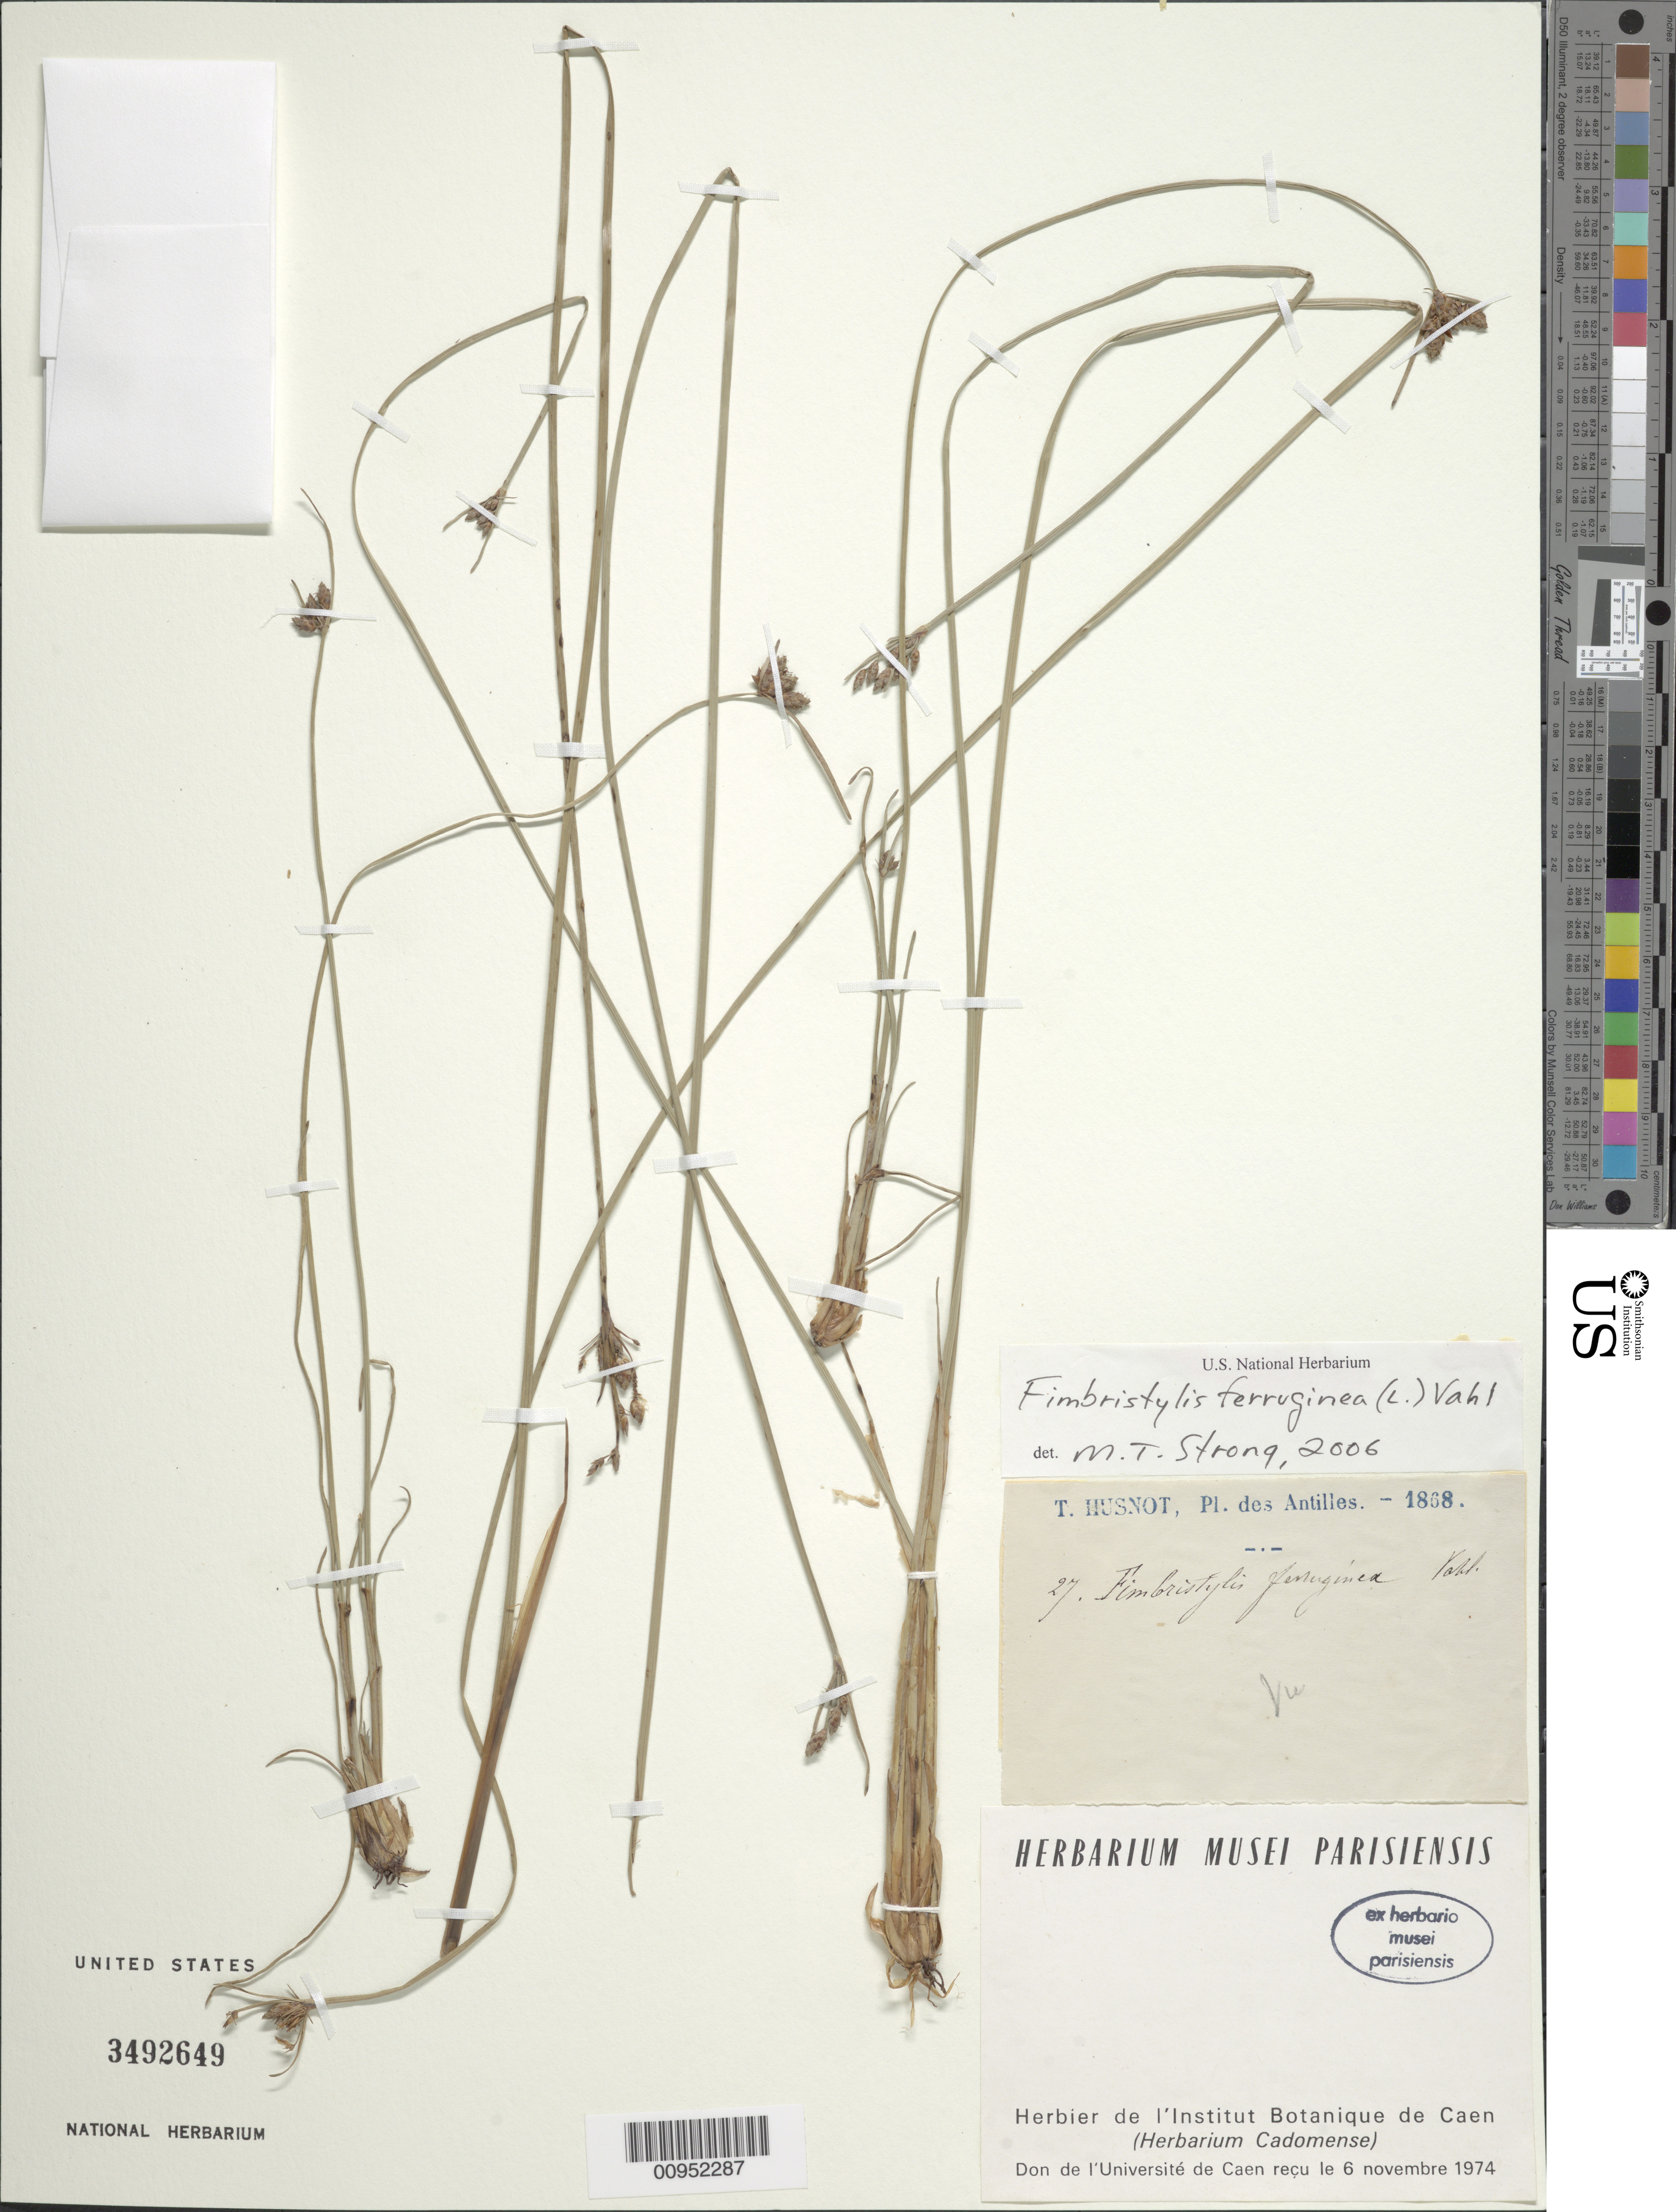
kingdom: Plantae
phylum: Tracheophyta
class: Liliopsida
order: Poales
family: Cyperaceae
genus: Fimbristylis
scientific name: Fimbristylis ferruginea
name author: (L.) Vahl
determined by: Strong, M. T., (US), Smithsonian Institution - National Museum of Natural History (UNITED STATES)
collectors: P. T. Husnot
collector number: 27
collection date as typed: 1868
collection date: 1868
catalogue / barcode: US 3492649